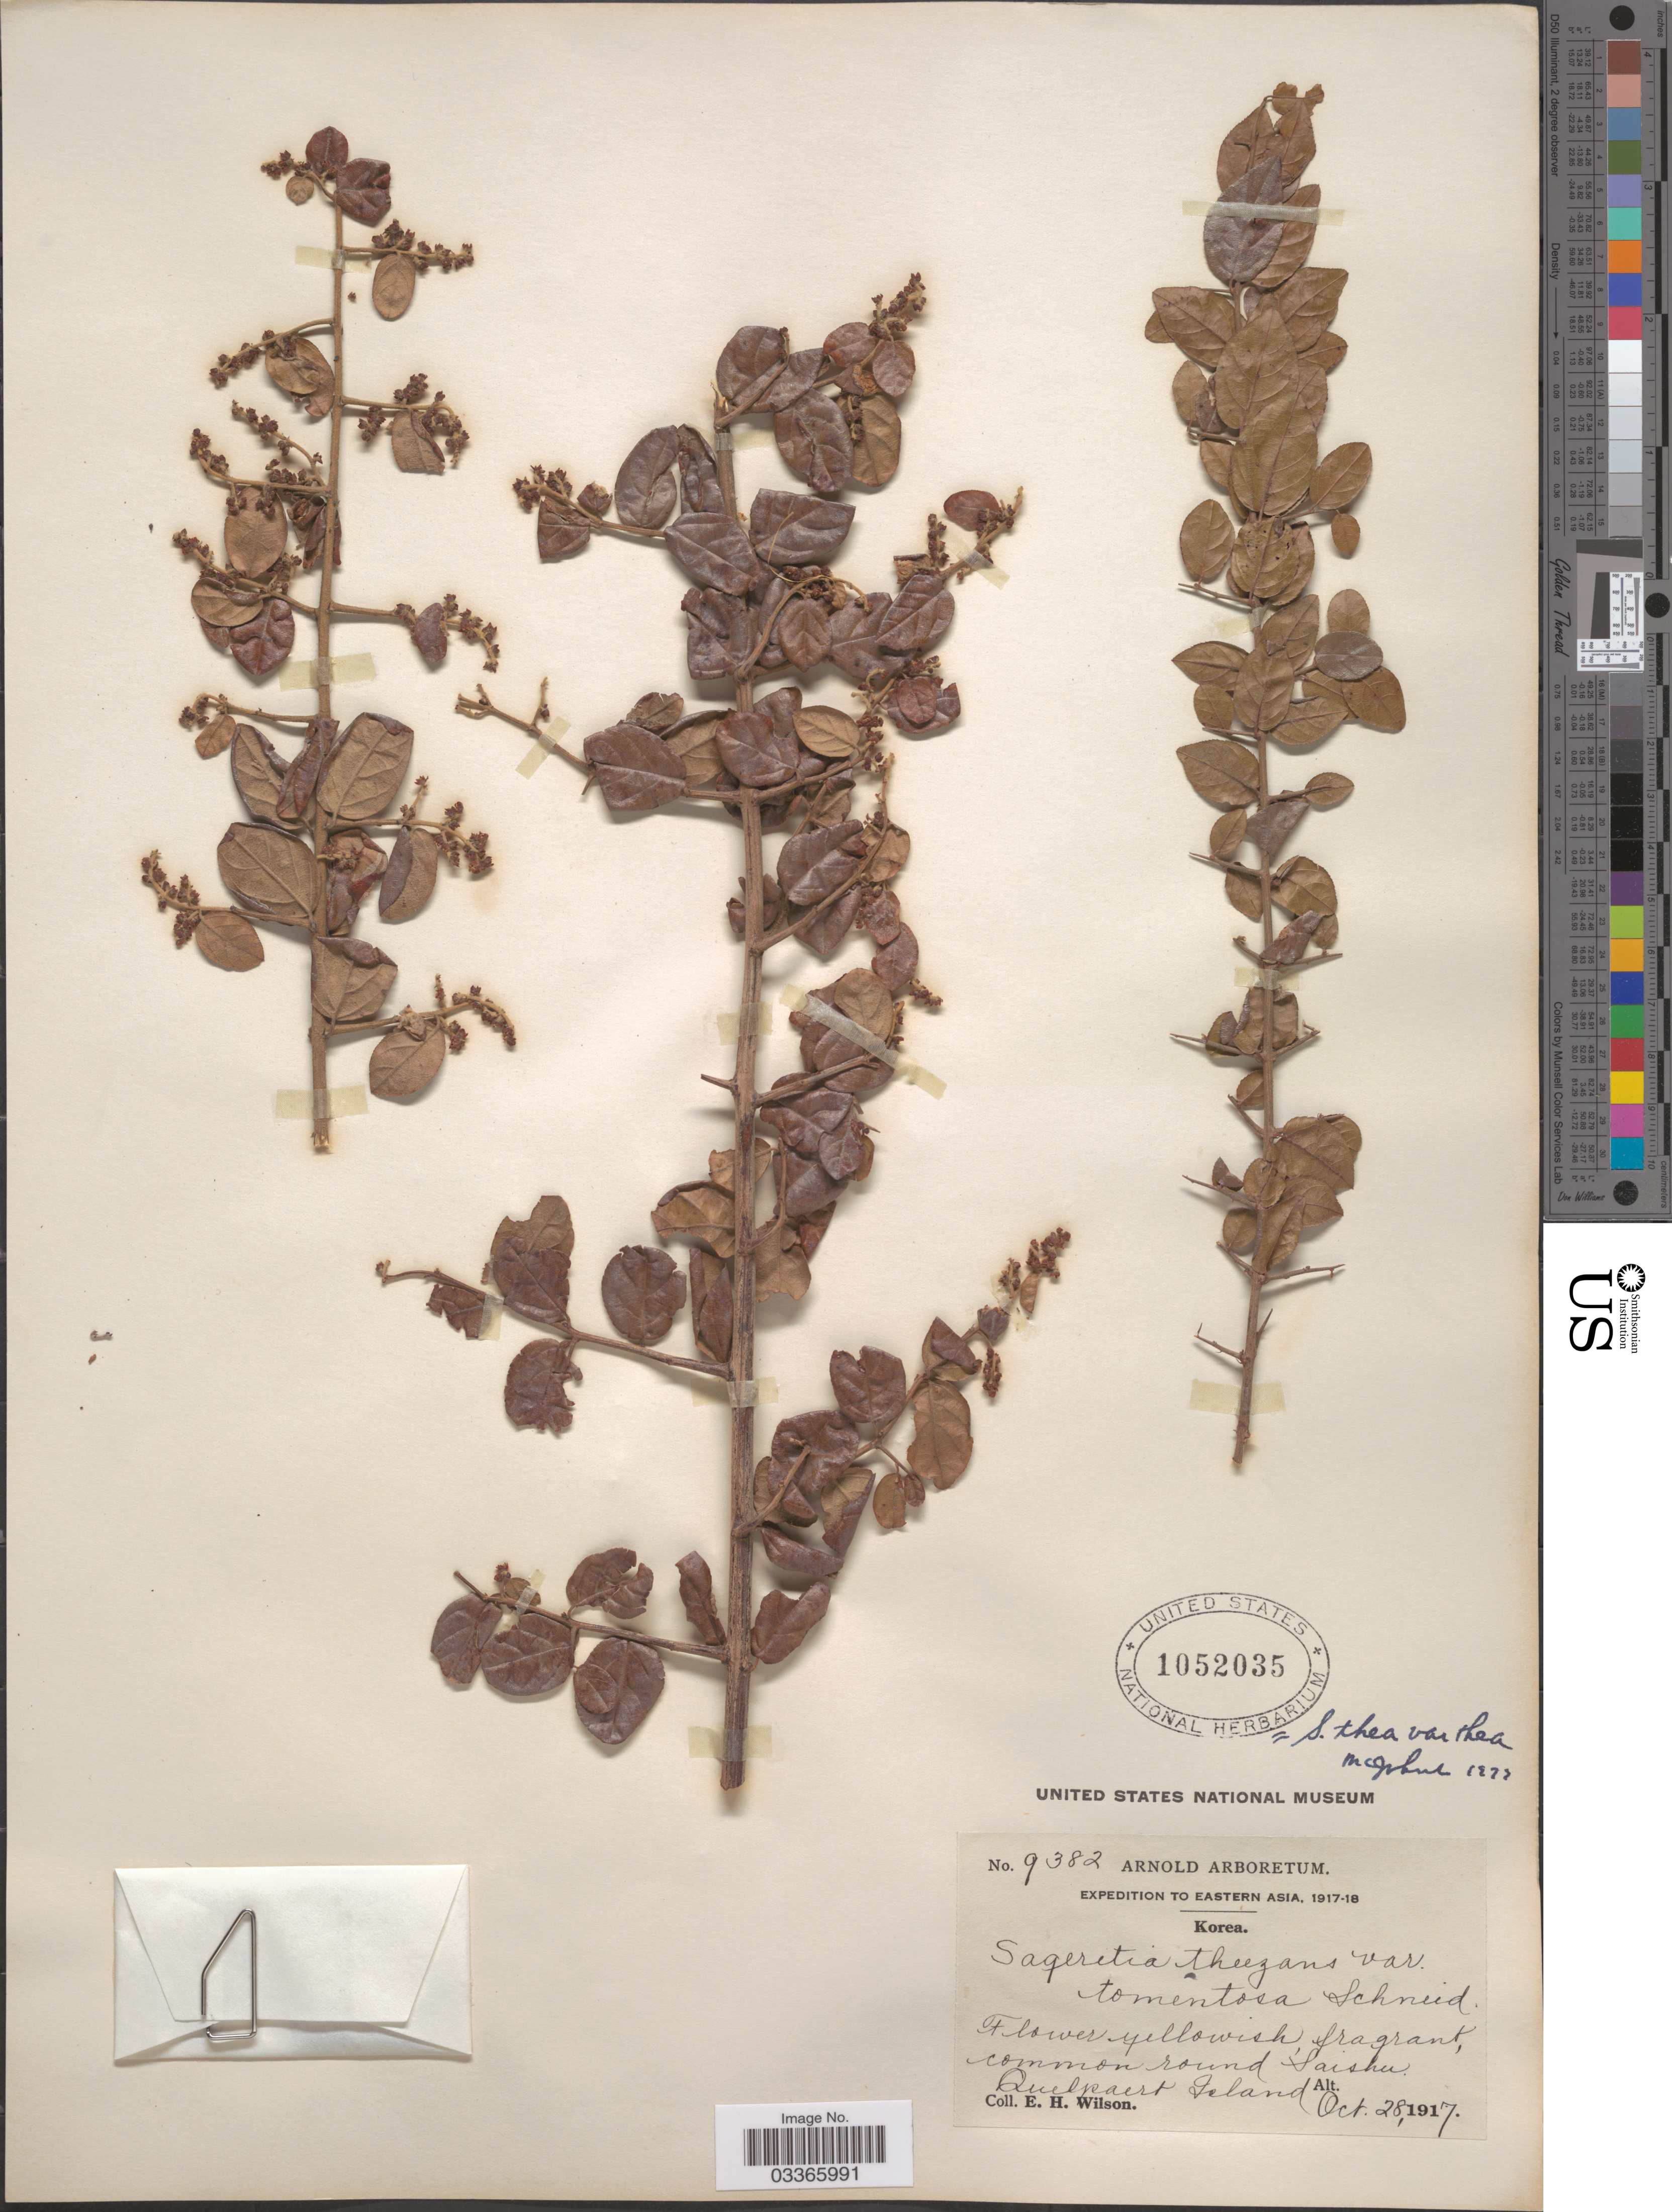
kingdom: Plantae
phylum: Tracheophyta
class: Magnoliopsida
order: Rosales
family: Rhamnaceae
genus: Sageretia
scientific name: Sageretia thea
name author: (Osbeck) M.C. Johnst.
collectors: E. Wilson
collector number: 9382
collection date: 1917-10-28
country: South Korea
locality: Eastern Asia, common round Saishu, Quelpaert Island.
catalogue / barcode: US 1052035